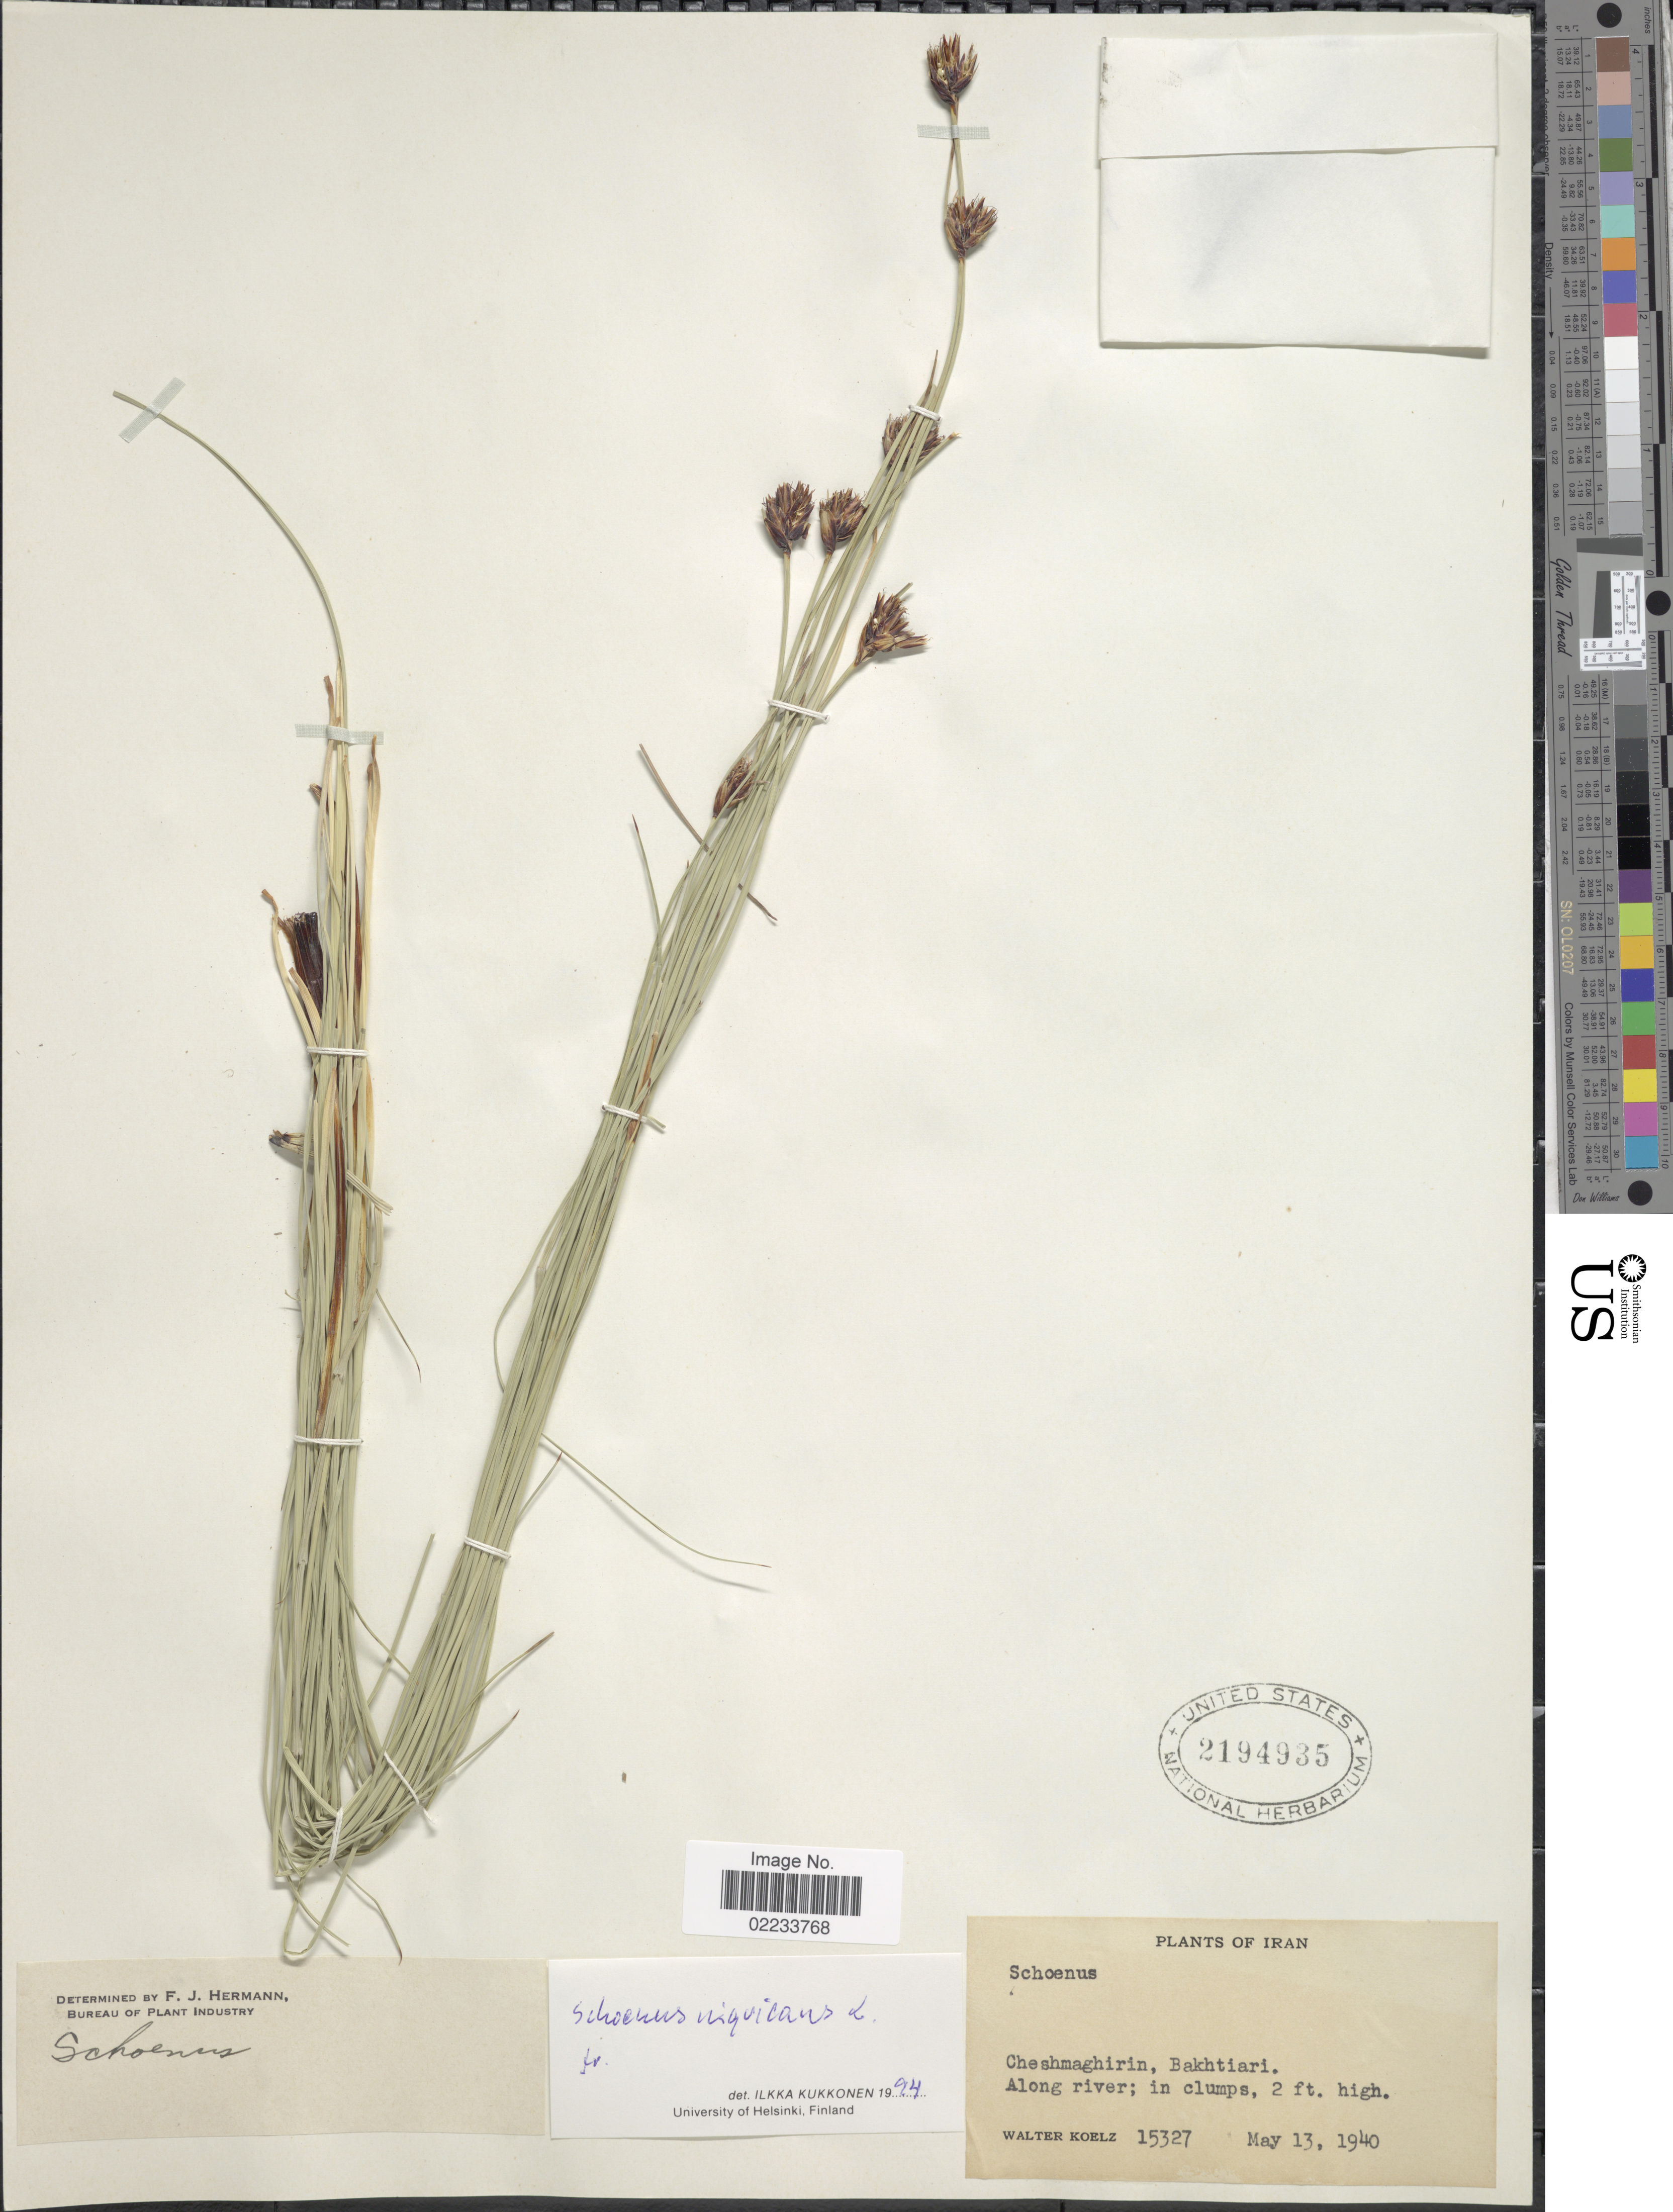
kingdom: Plantae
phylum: Tracheophyta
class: Liliopsida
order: Poales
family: Cyperaceae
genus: Schoenus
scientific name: Schoenus nigricans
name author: L.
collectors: W. N. Koelz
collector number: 15327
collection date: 1940-05-13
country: Iran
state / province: Chahar Mahaal and Bakhtiari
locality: Cheshmaghirin, Bakhtiari, Along river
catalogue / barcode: US 2194935